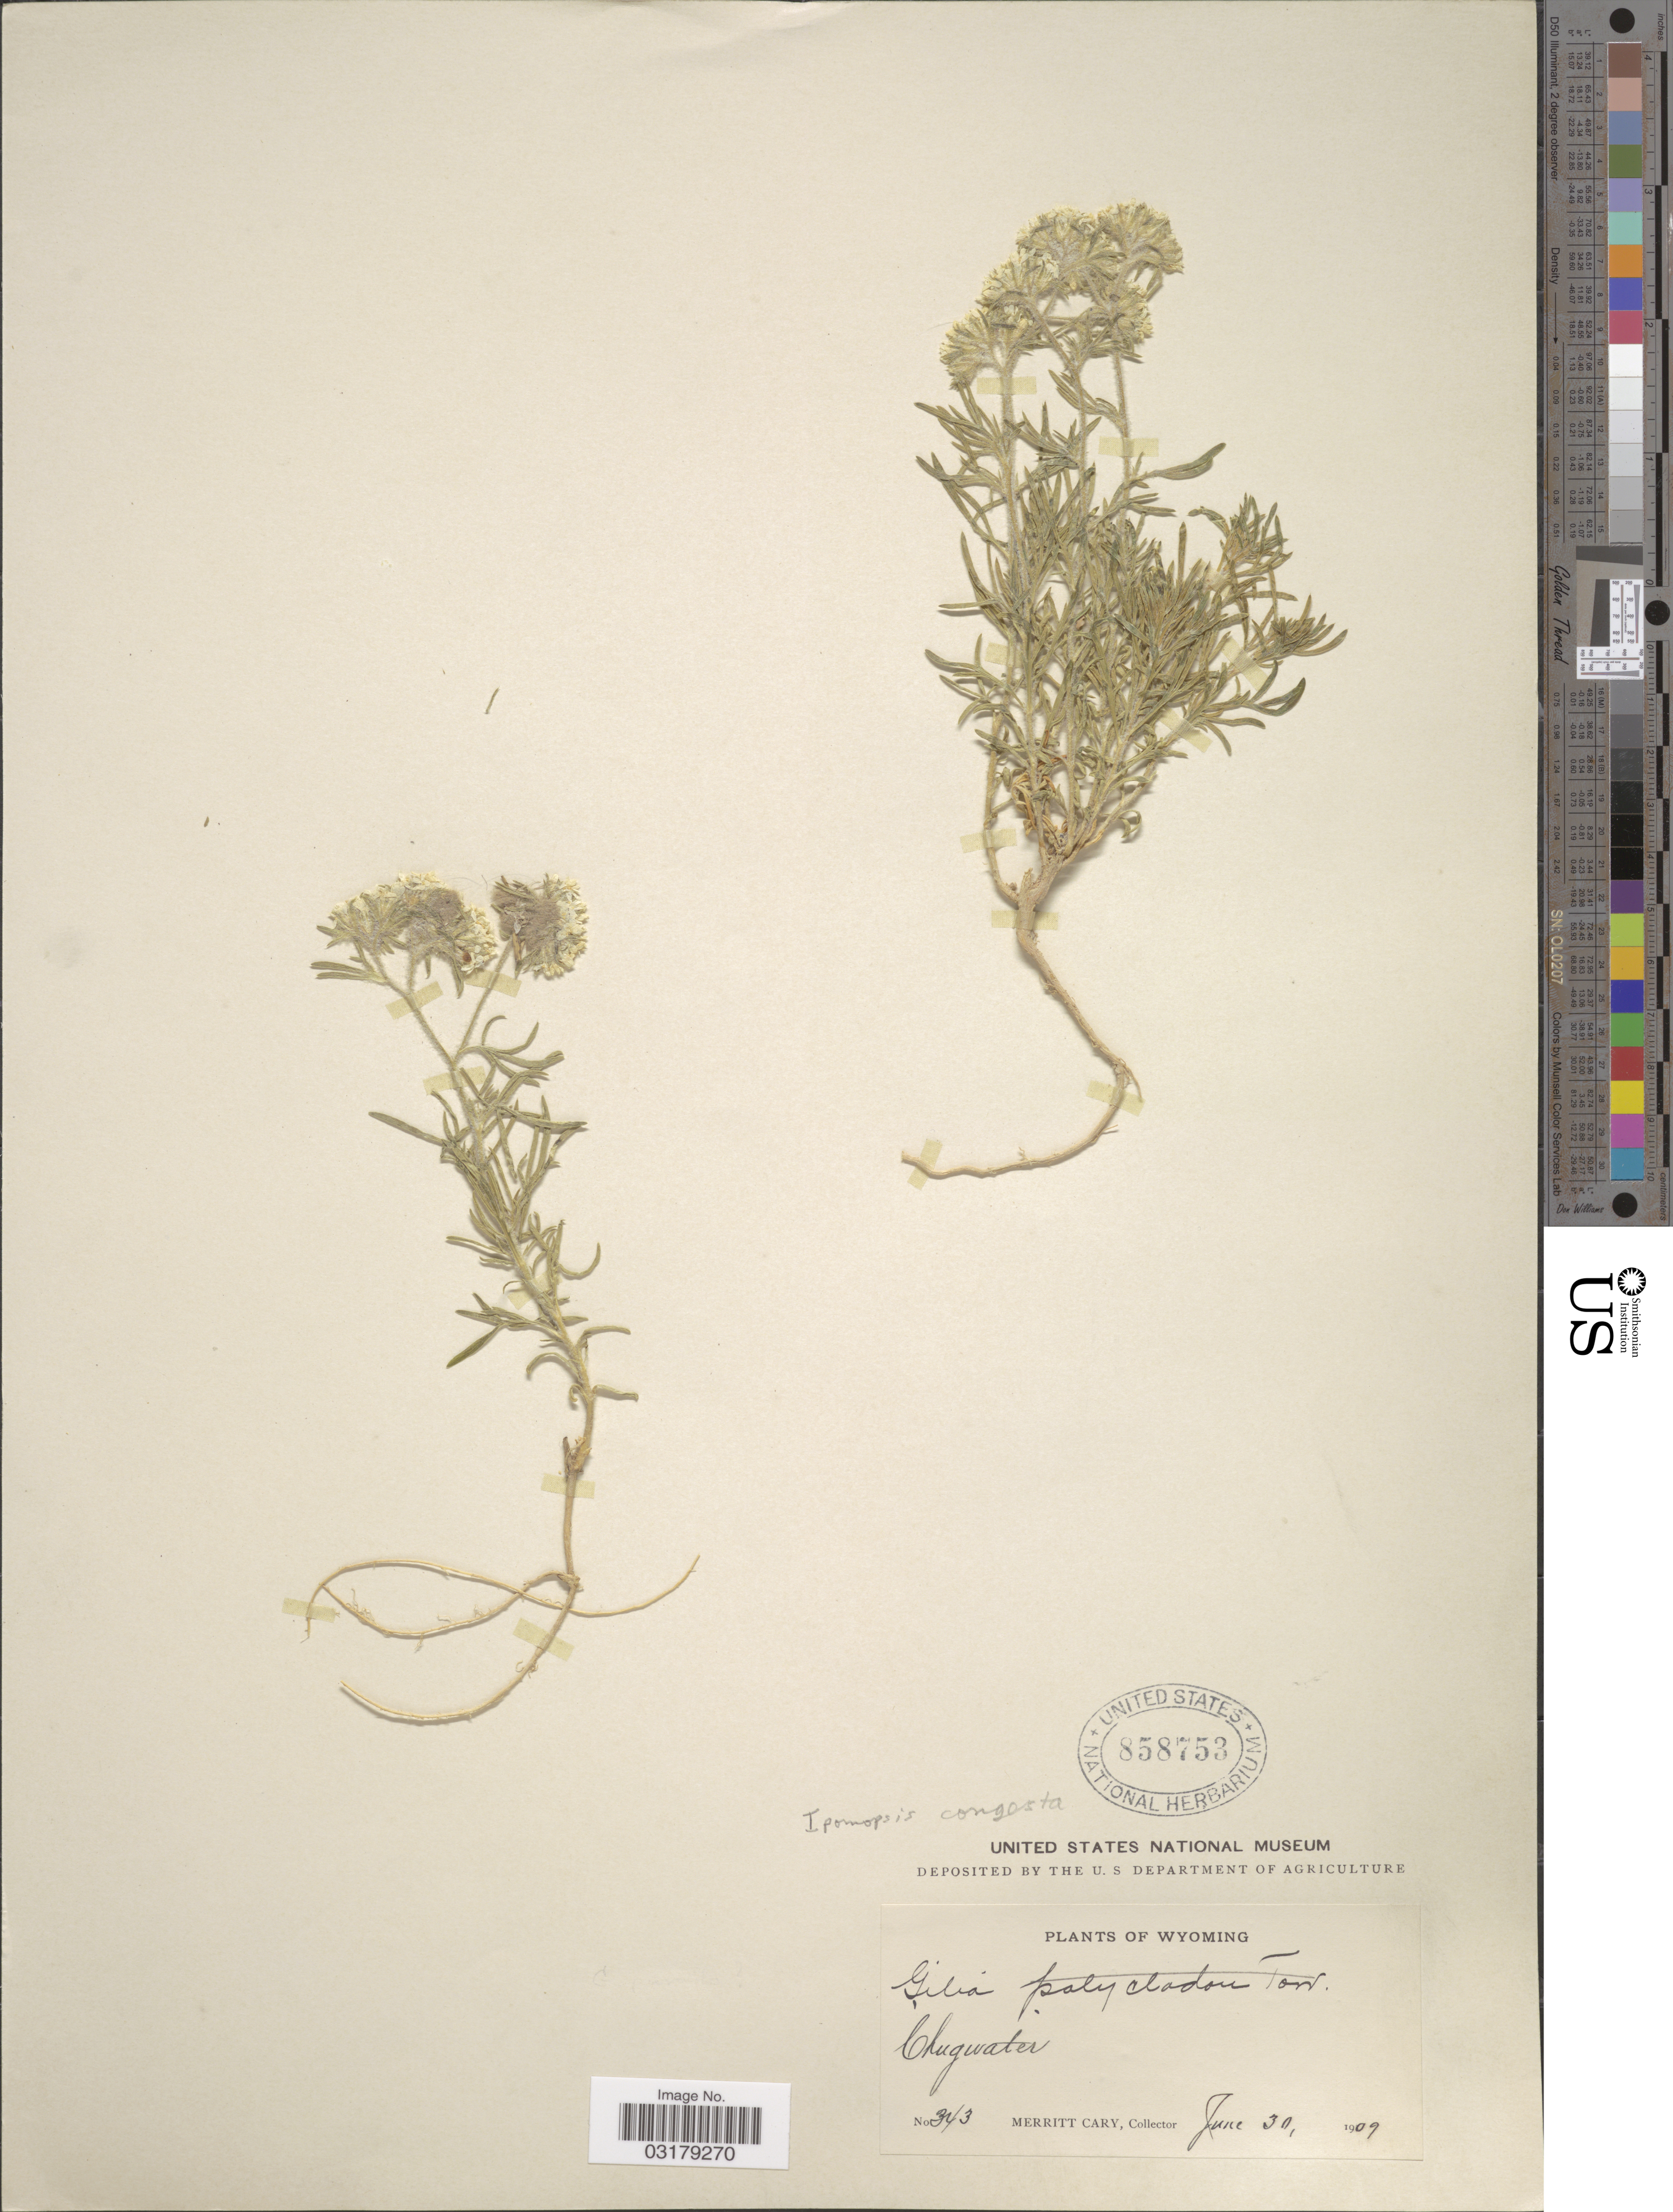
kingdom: Plantae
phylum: Tracheophyta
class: Magnoliopsida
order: Ericales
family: Polemoniaceae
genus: Ipomopsis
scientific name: Ipomopsis congesta subsp. congesta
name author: (Hook.) V.E. Grant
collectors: M. Cary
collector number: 343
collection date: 1909-06-30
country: United States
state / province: Wyoming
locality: Chugwater.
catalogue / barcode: US 858753